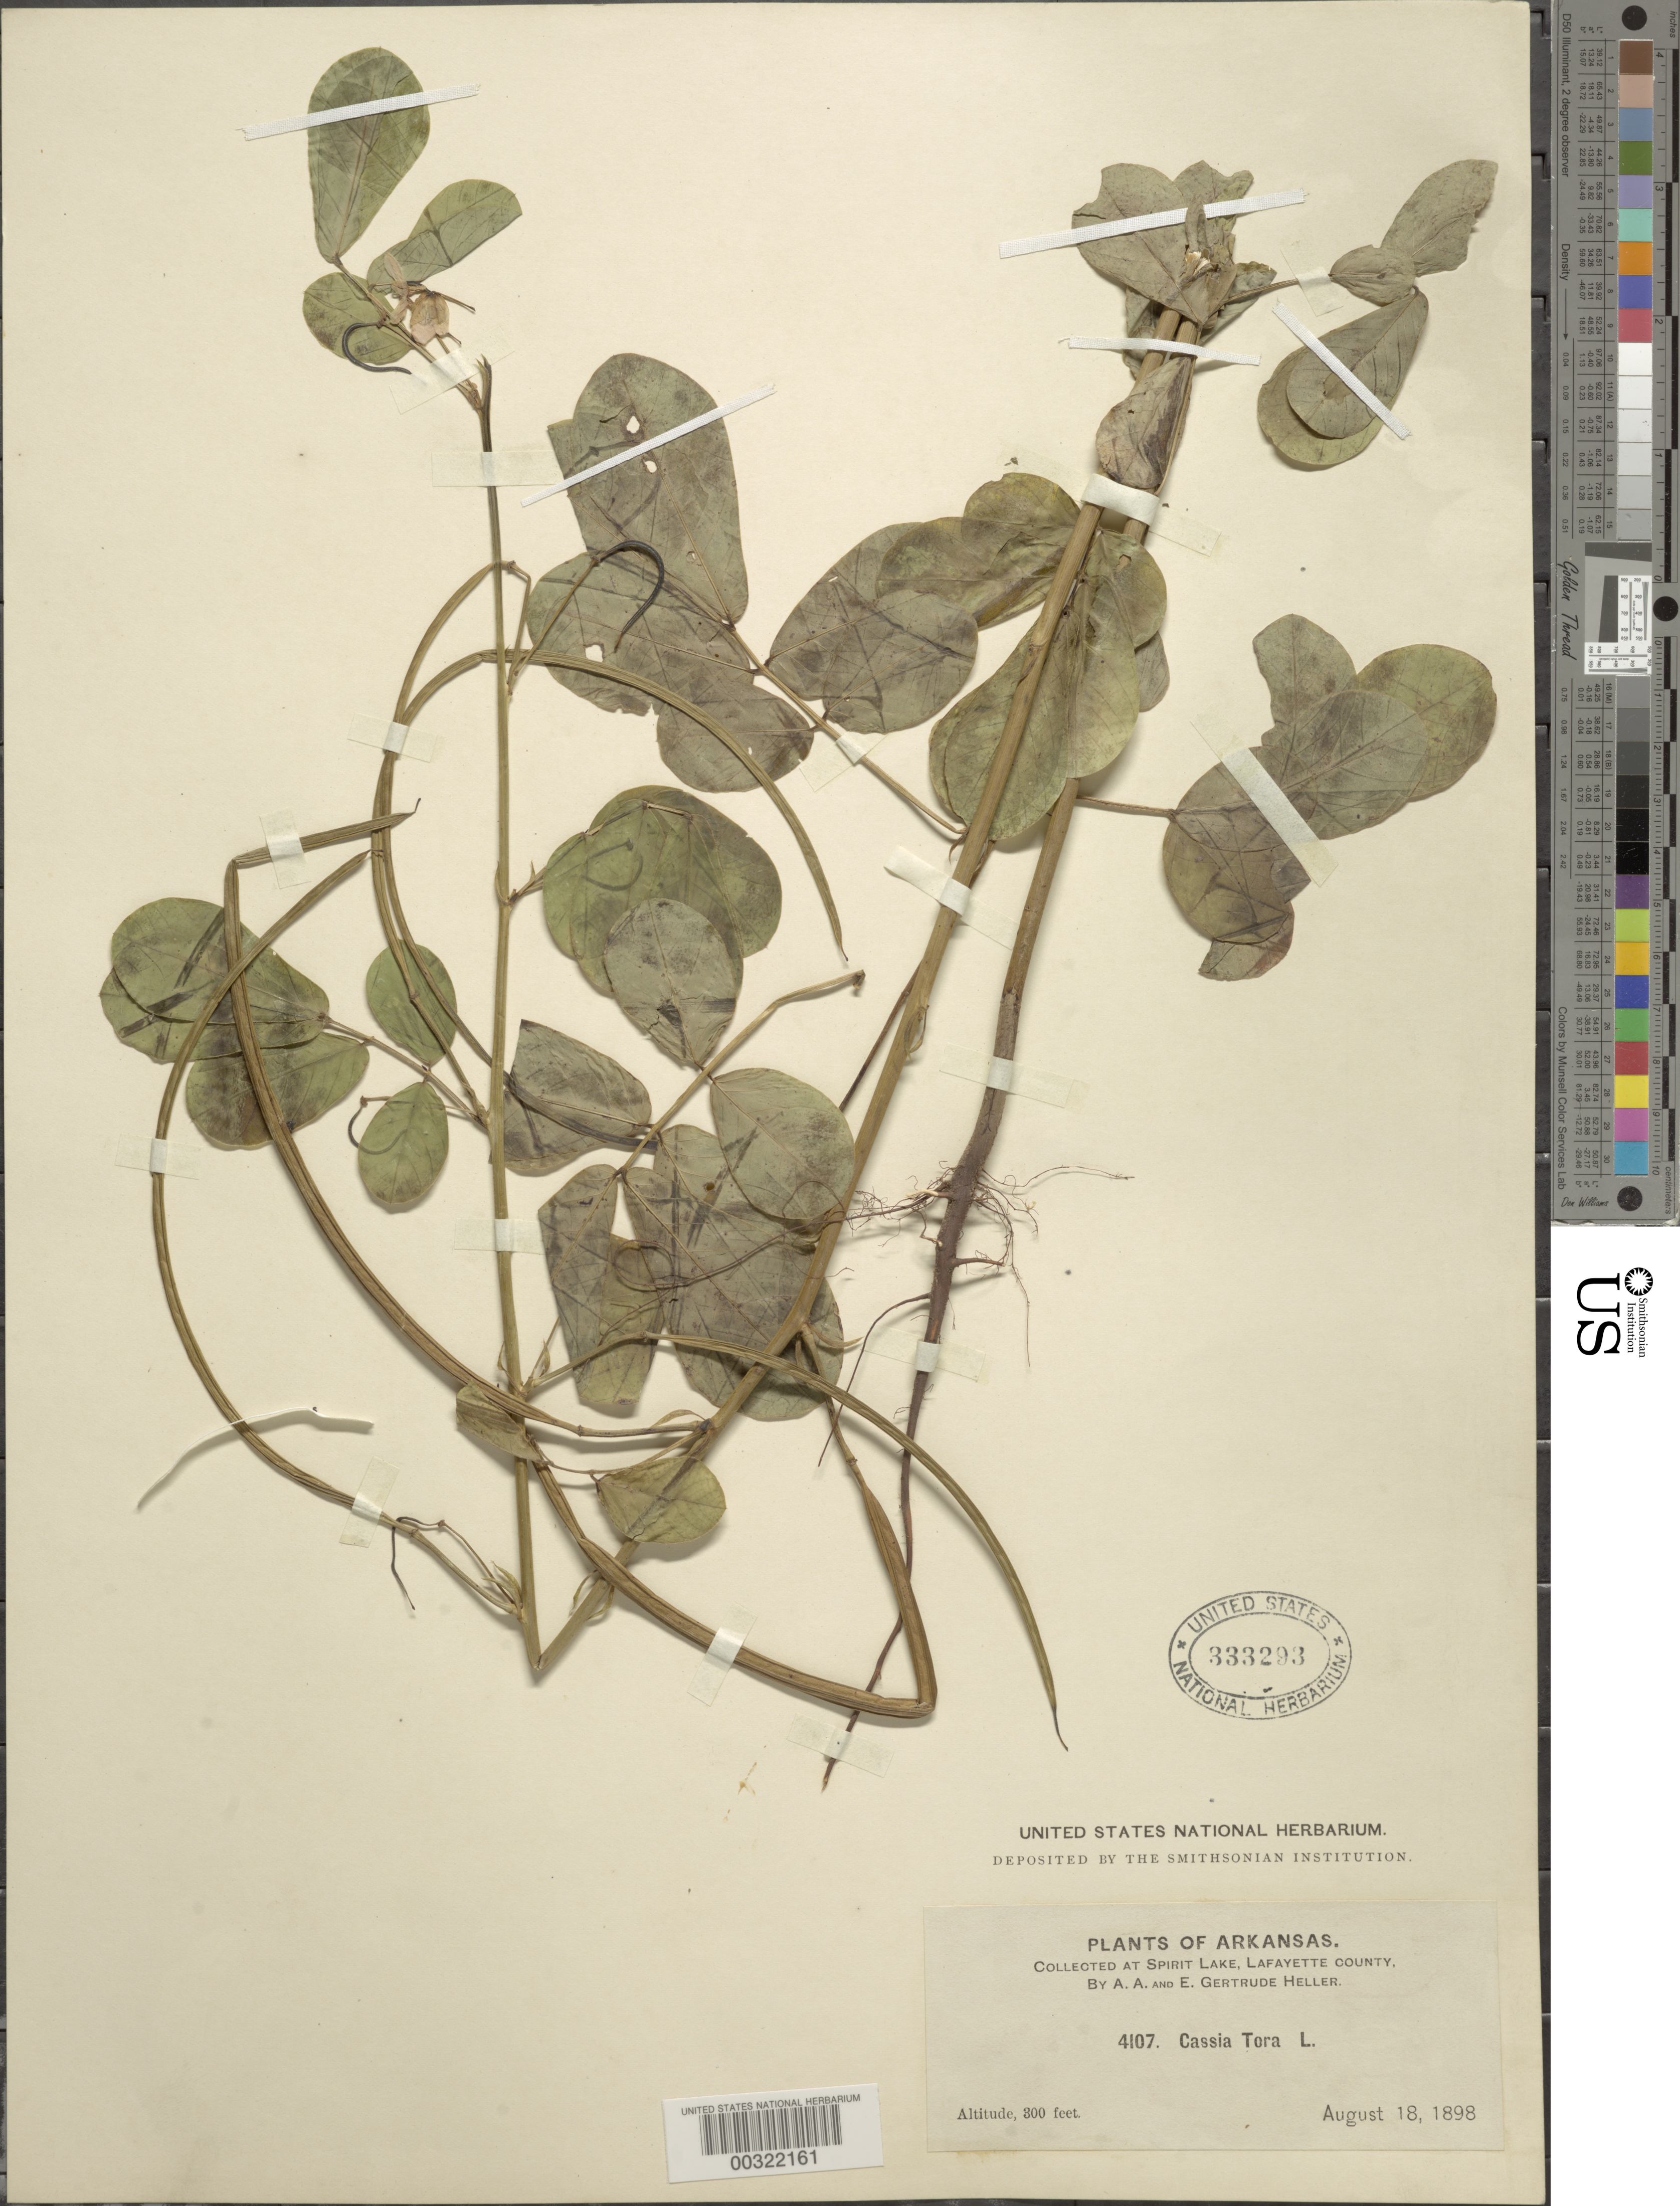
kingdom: Plantae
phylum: Tracheophyta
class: Magnoliopsida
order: Fabales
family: Fabaceae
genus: Senna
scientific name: Senna obtusifolia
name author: (L.) H.S. Irwin & Barneby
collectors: A. A. Heller & E. G. Heller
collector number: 4107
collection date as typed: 18 Aug 1898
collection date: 1898-08-18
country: United States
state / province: Arkansas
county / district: Lafayette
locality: Spirit lake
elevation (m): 244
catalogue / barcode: US 333293